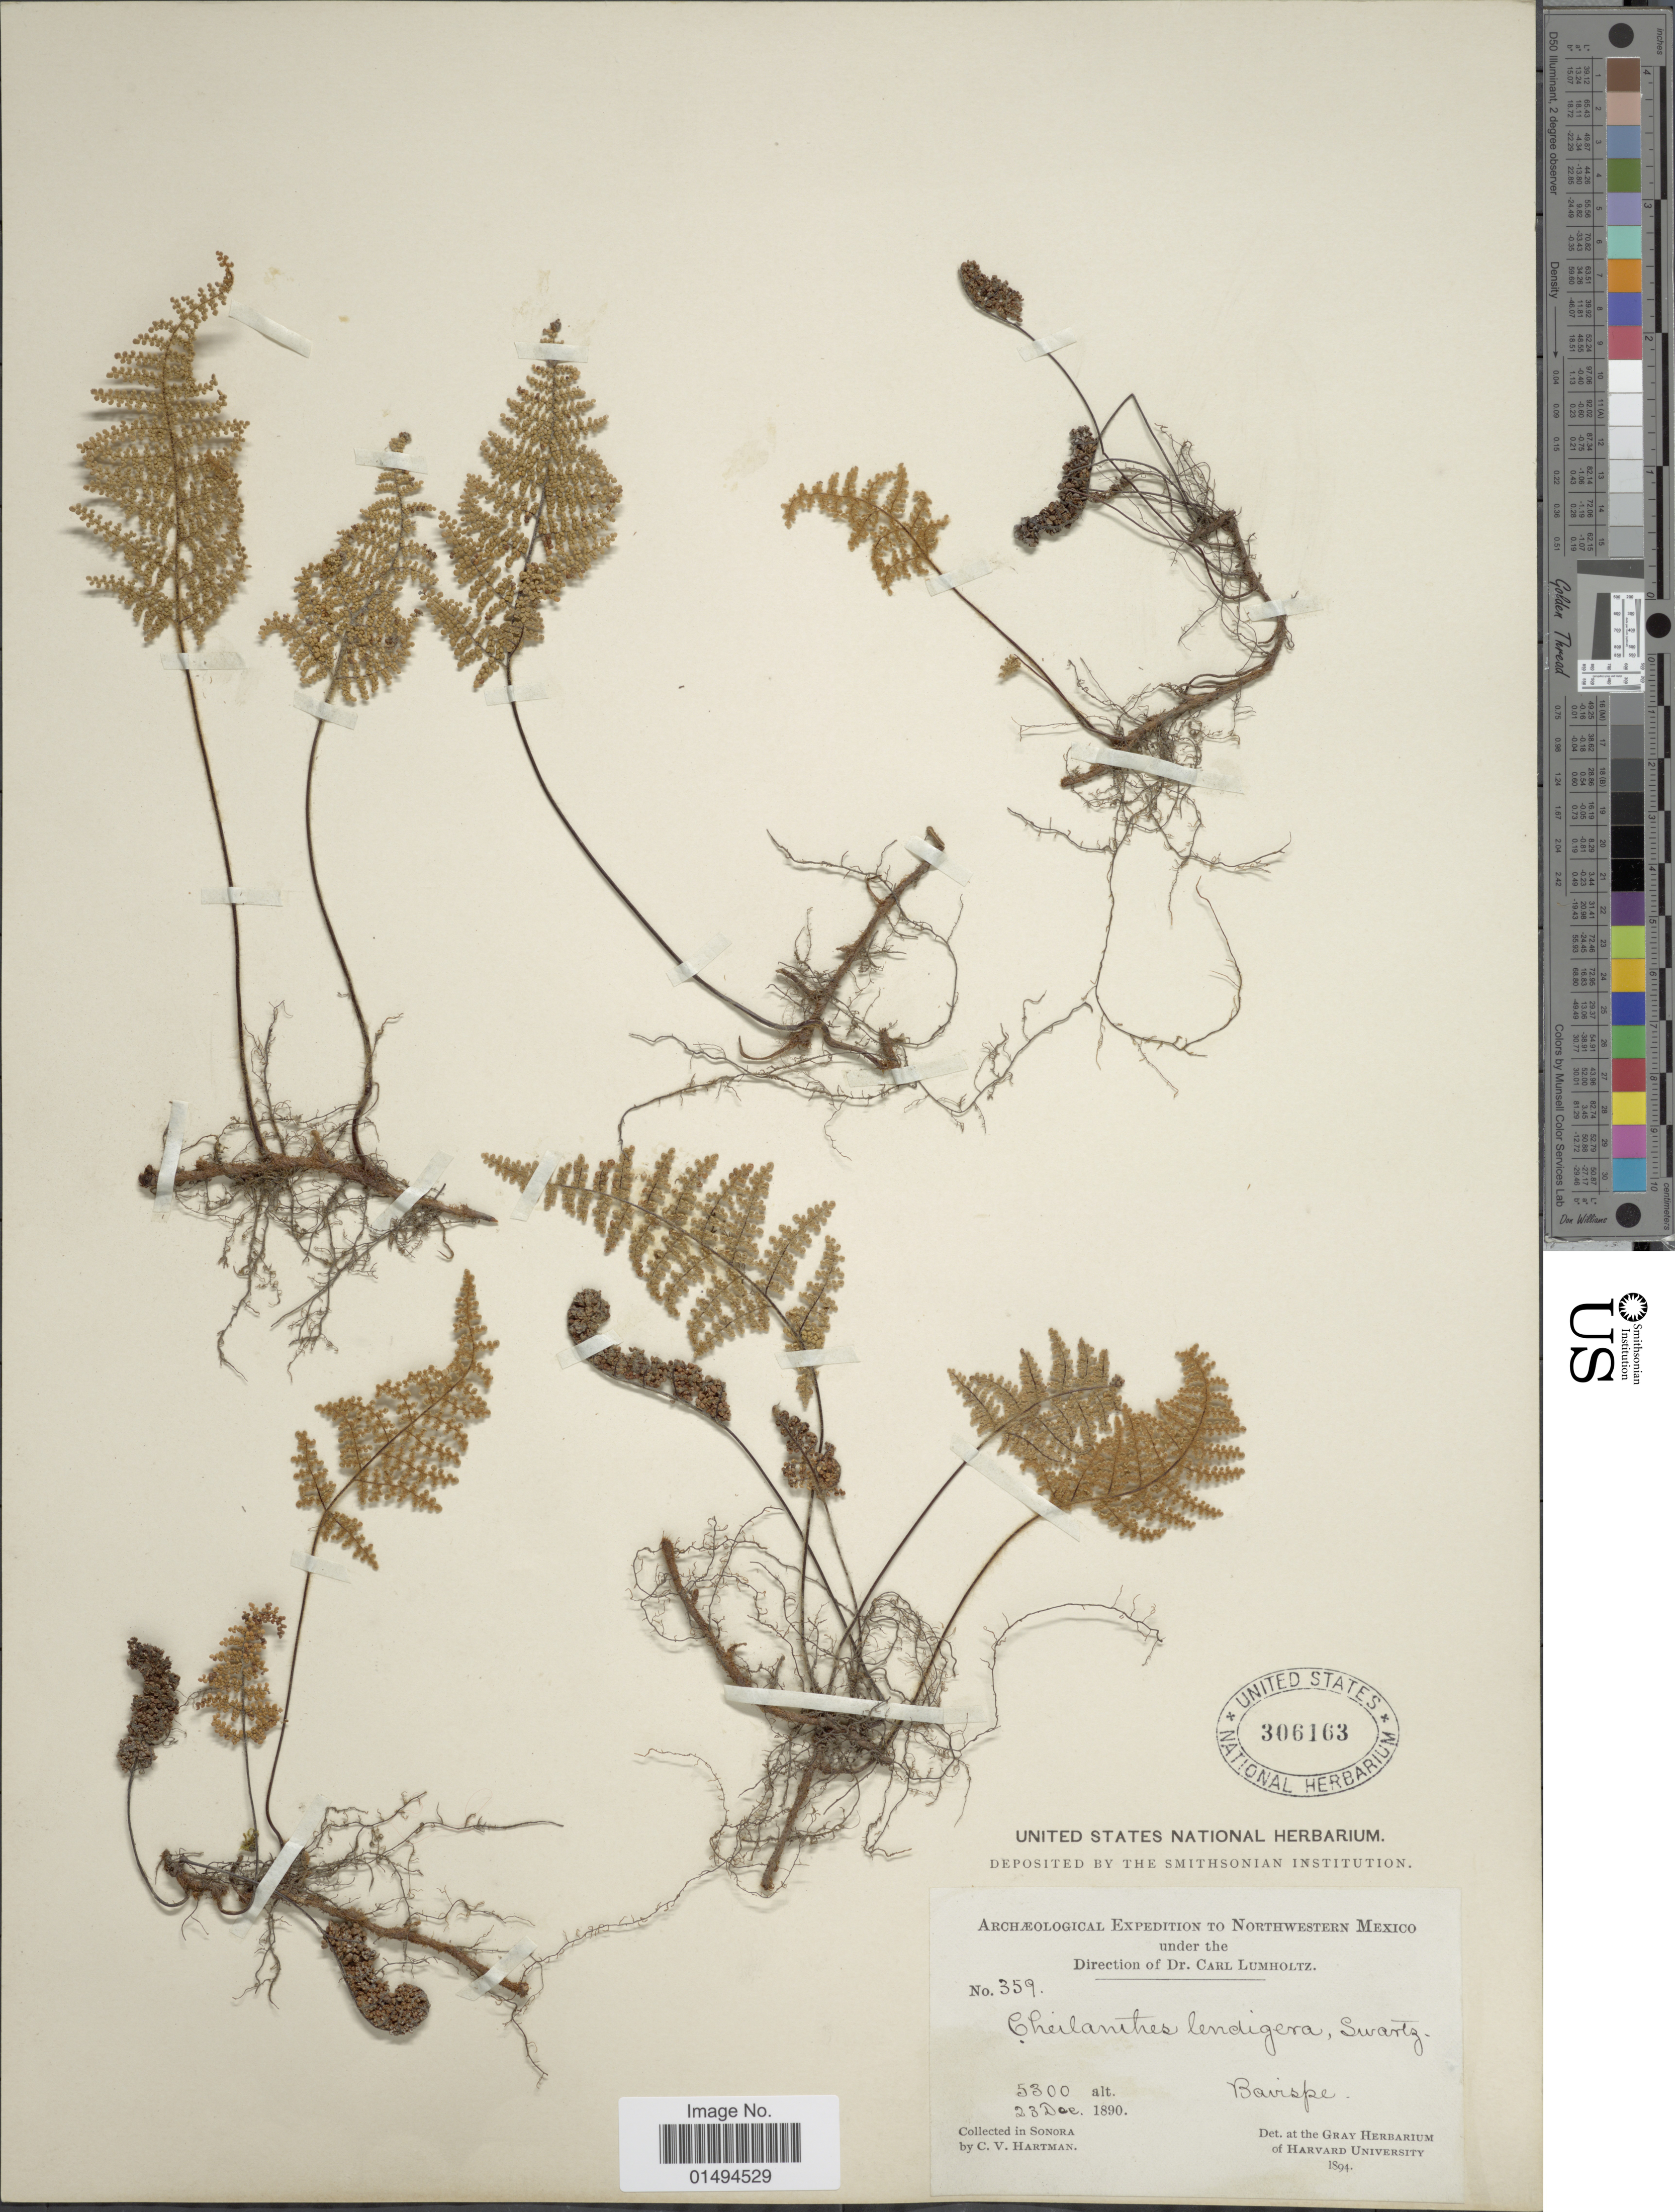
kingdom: Plantae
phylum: Tracheophyta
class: Polypodiopsida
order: Polypodiales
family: Pteridaceae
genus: Myriopteris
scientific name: Myriopteris lendigera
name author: (Cav.) J. Sm.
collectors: C. V. Hartman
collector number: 359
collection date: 1890-12-23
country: Mexico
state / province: Sonora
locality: Bairspe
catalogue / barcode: US 306163